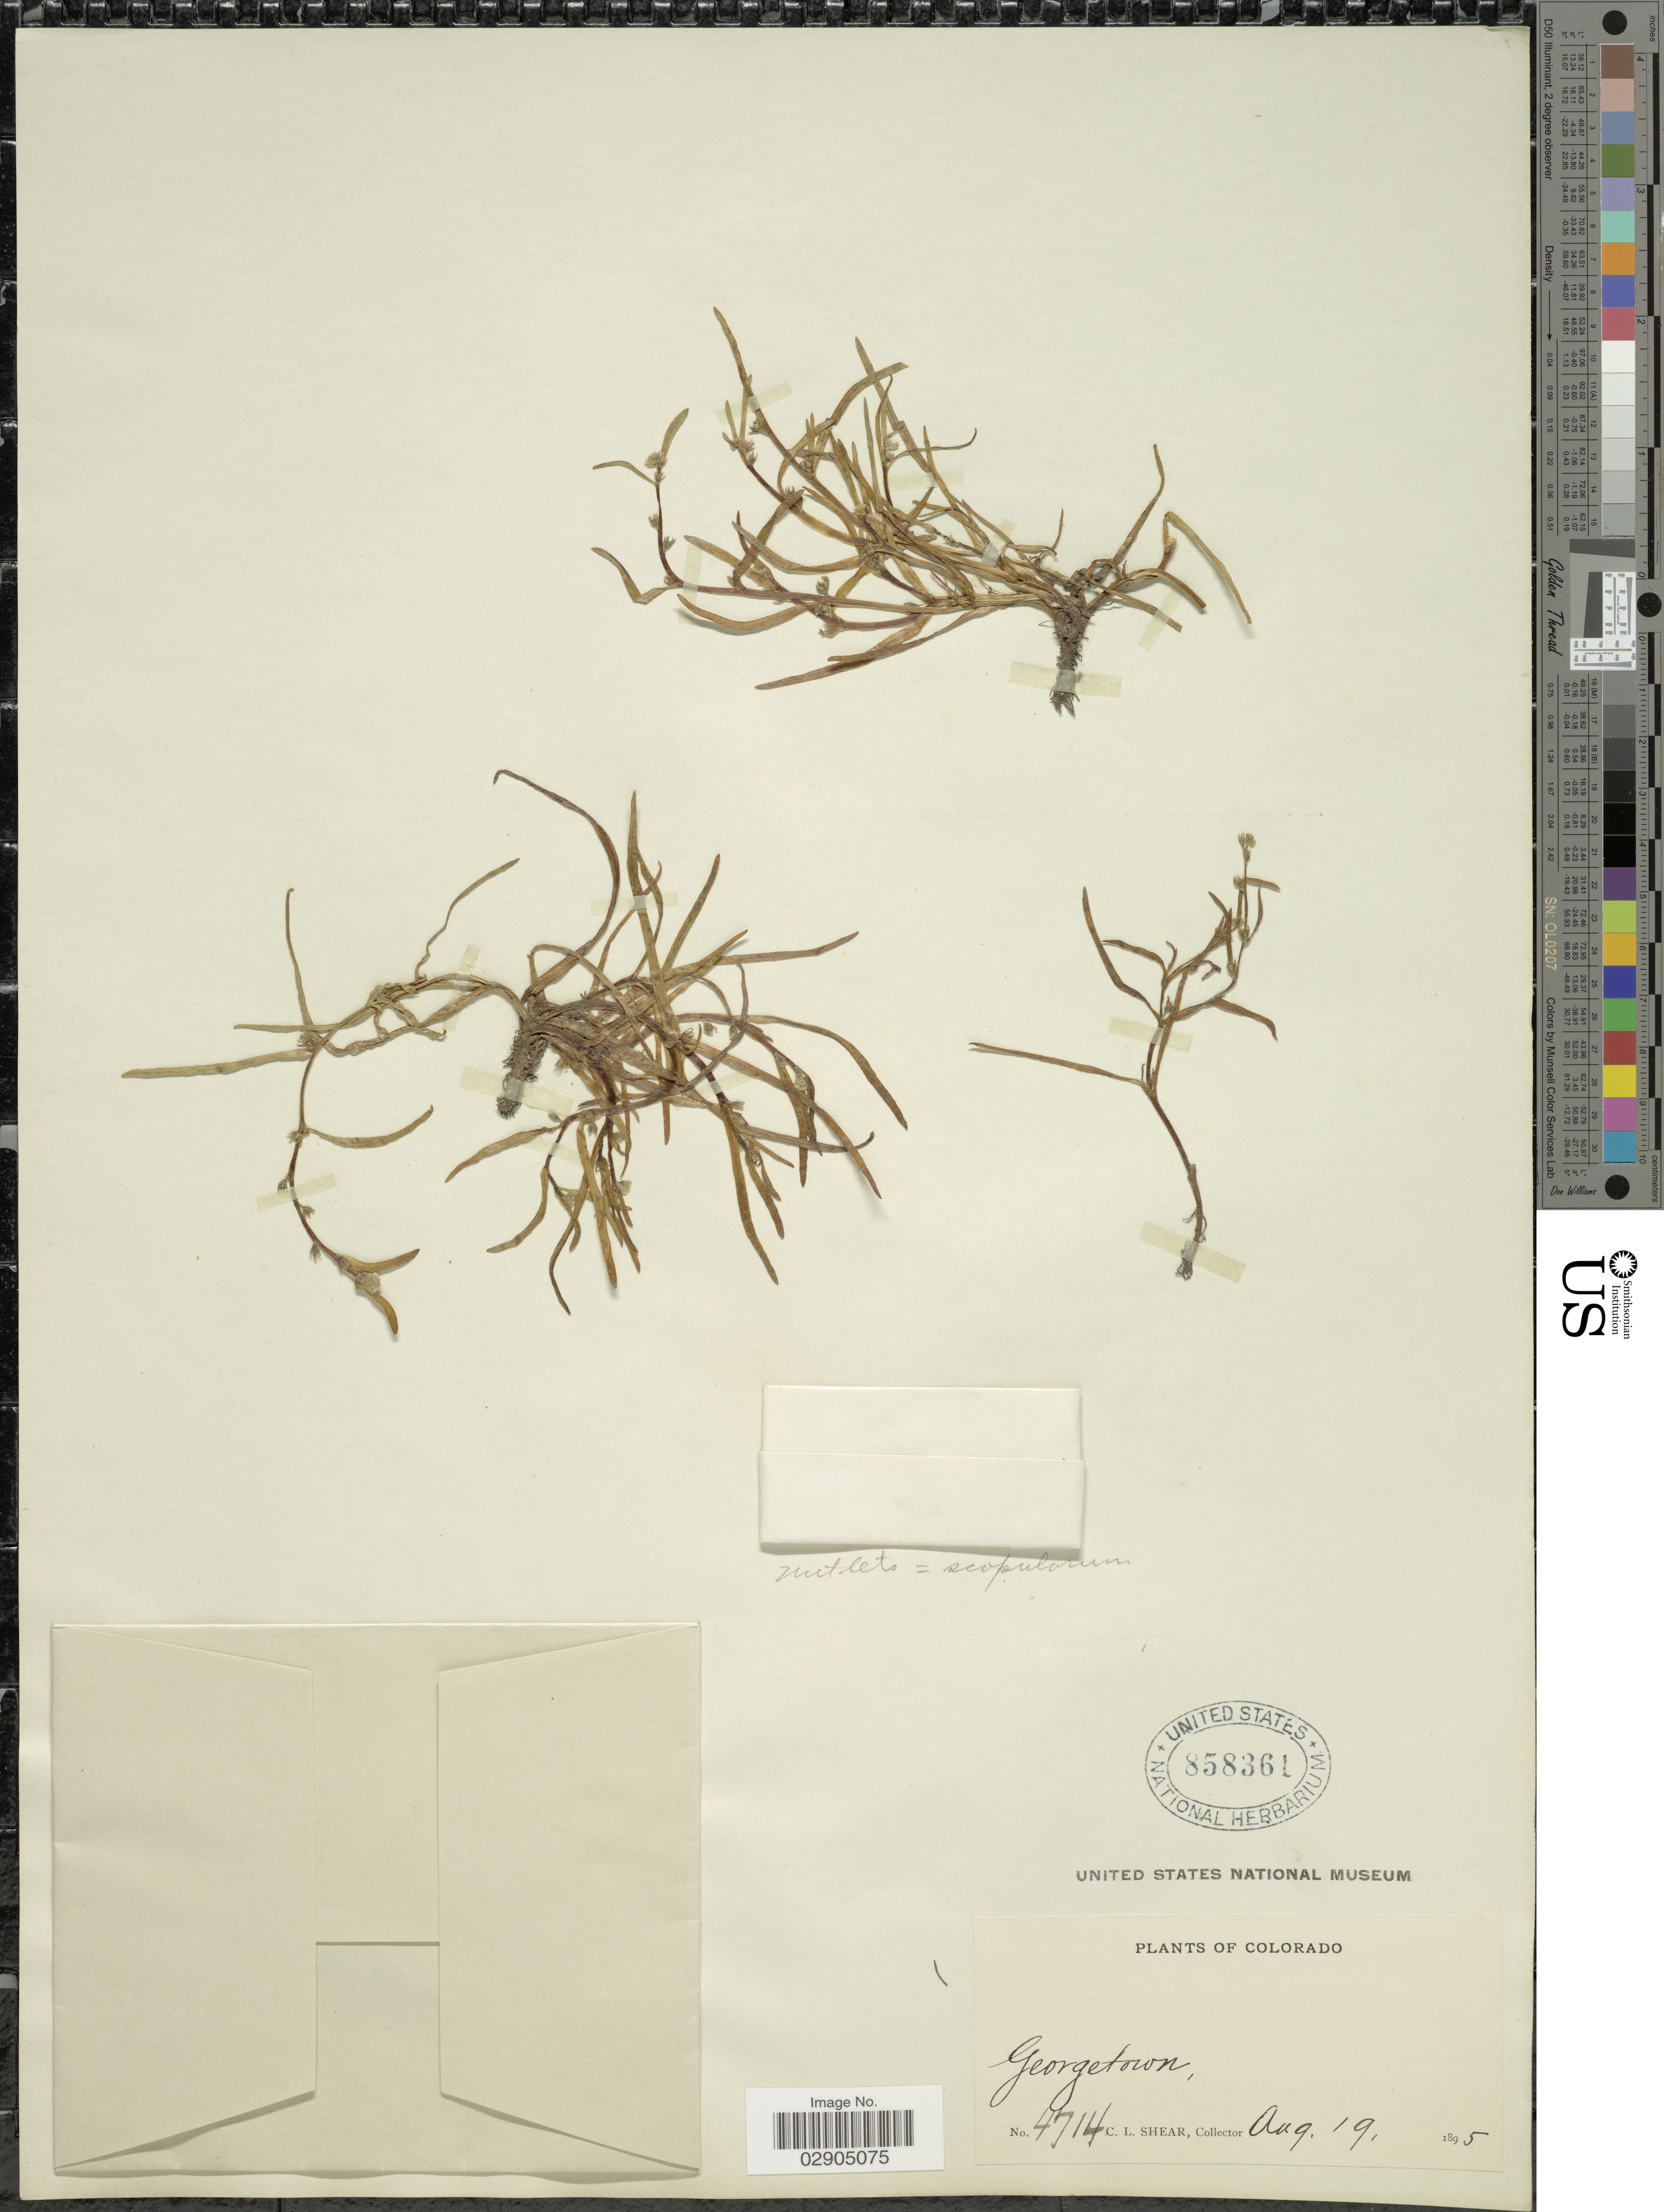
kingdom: Plantae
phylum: Tracheophyta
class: Magnoliopsida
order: Boraginales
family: Boraginaceae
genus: Allocarya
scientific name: Allocarya californica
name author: (Fisch. & C.A. Mey.) Greene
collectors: C. L. Shear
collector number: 4714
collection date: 1895-08-19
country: United States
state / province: Colorado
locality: Georgetown.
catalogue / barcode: US 858361